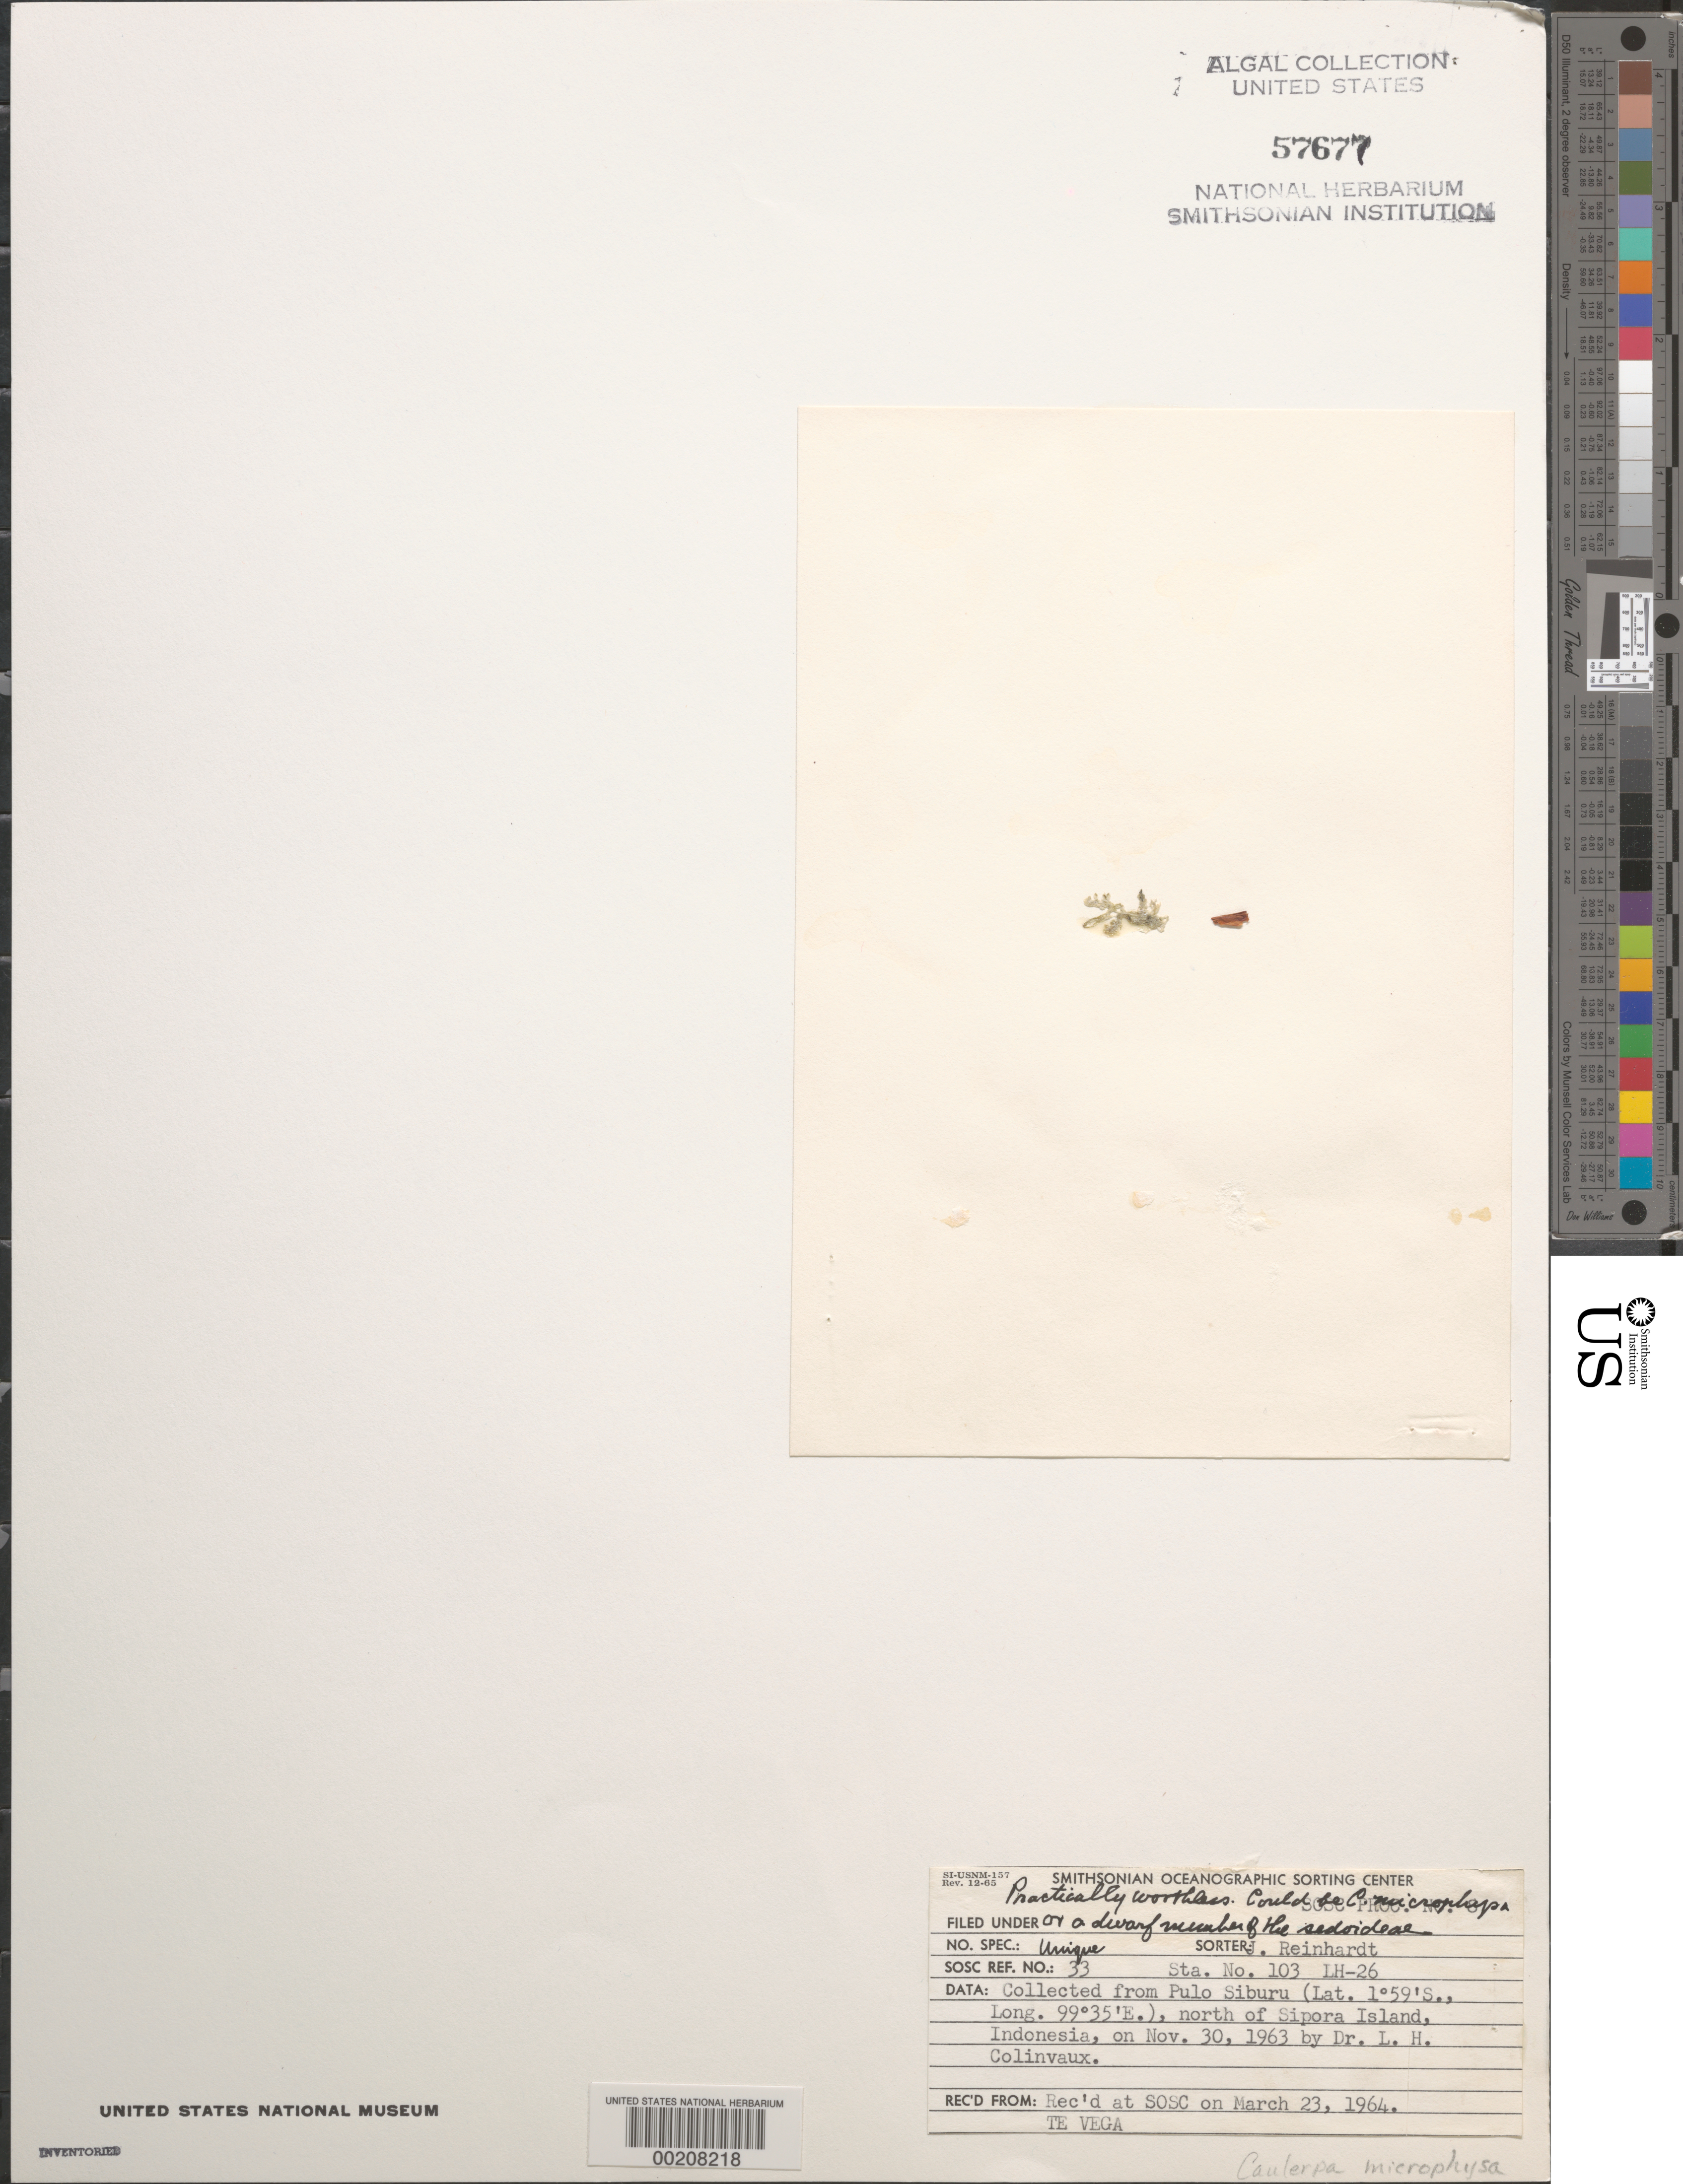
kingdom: Plantae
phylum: Chlorophyta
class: Ulvophyceae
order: Bryopsidales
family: Caulerpaceae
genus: Caulerpa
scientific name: Caulerpa microphysa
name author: (Weber Bosse) Feldmann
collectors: L. Hillis-Colinvaux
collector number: Lh-26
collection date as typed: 30 Nov 1963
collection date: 1963-11-30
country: Indonesia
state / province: Sumatra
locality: Pulo siburu, north of sipura island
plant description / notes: Te Vega Cruise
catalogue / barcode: US 57677